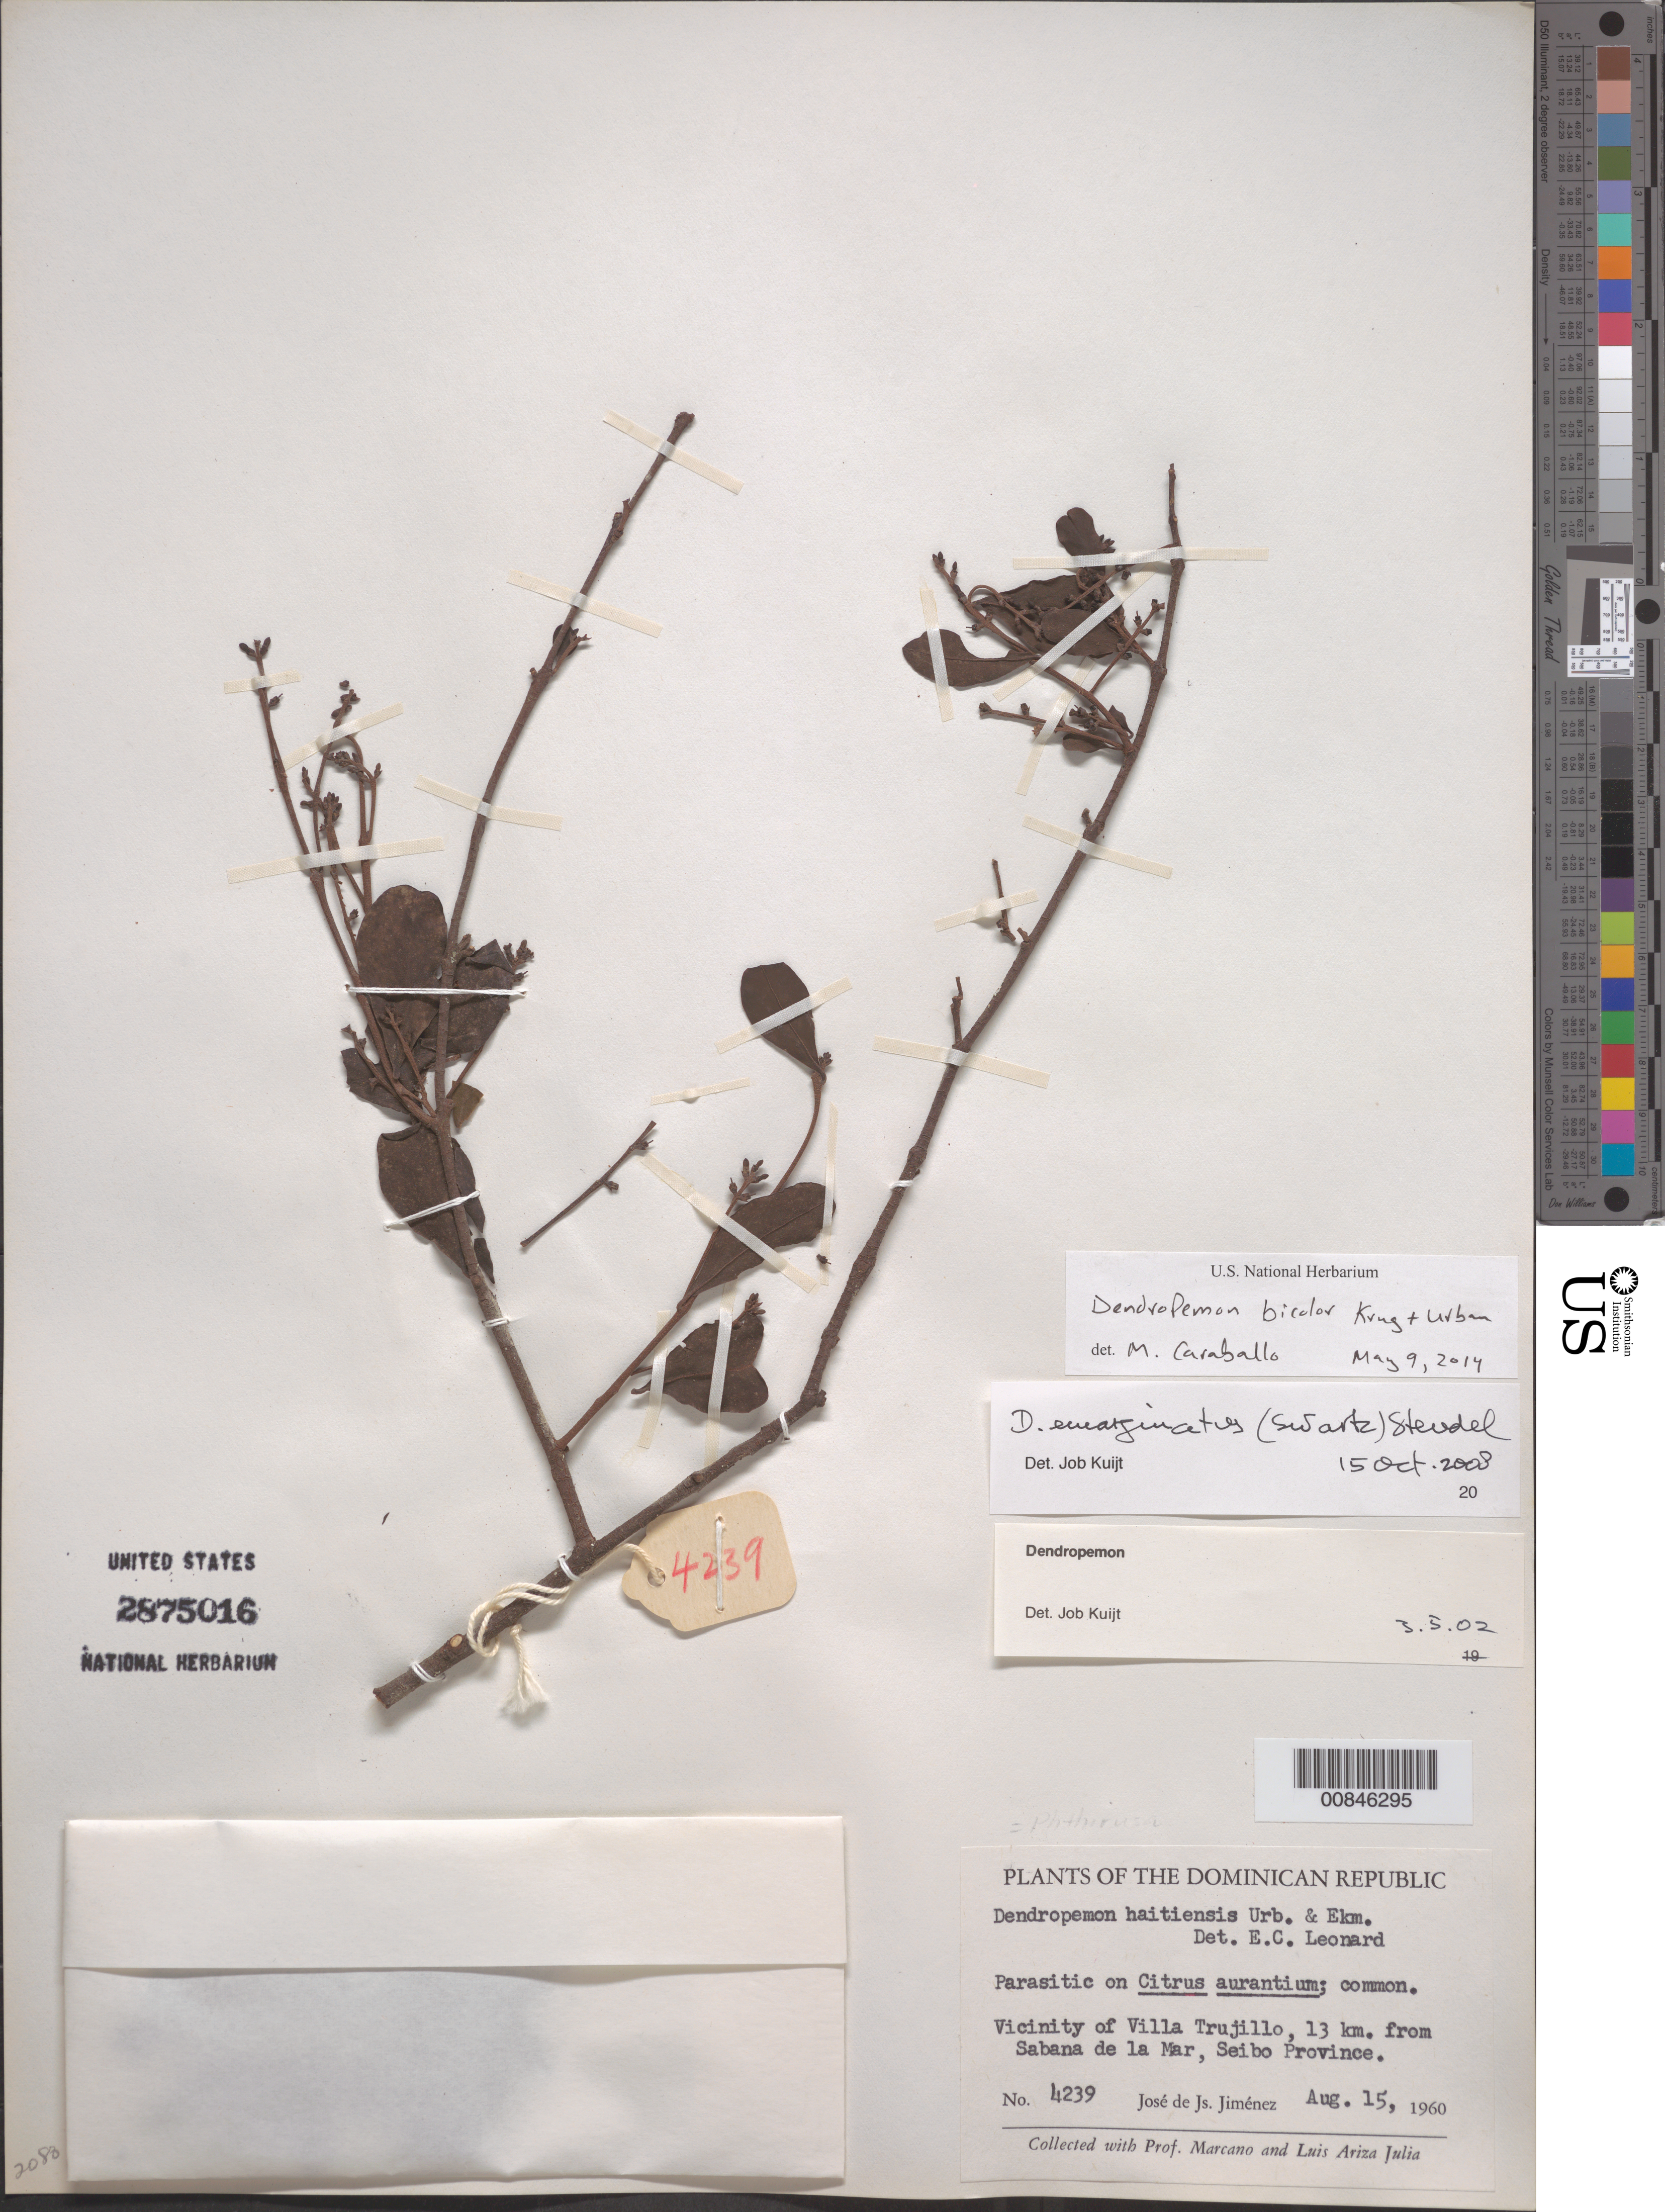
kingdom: Plantae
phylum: Tracheophyta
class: Magnoliopsida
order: Santalales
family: Loranthaceae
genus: Dendropemon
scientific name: Dendropemon bicolor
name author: Krug & Urb.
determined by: Caraballo-Ortiz, Marcos A., (MISS), University of Mississippi (UNITED STATES)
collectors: J. J. Jiménez, E. J. Marcano F. & L. Ariza-Julia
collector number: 4239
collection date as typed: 15 Aug 1960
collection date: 1960-08-15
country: Dominican Republic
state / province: El Seibo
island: Hispaniola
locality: Vicinity of Villa Trujillo, 13 km. from Sabana del Mar.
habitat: On Citrus aurantium.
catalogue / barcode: US 2875016